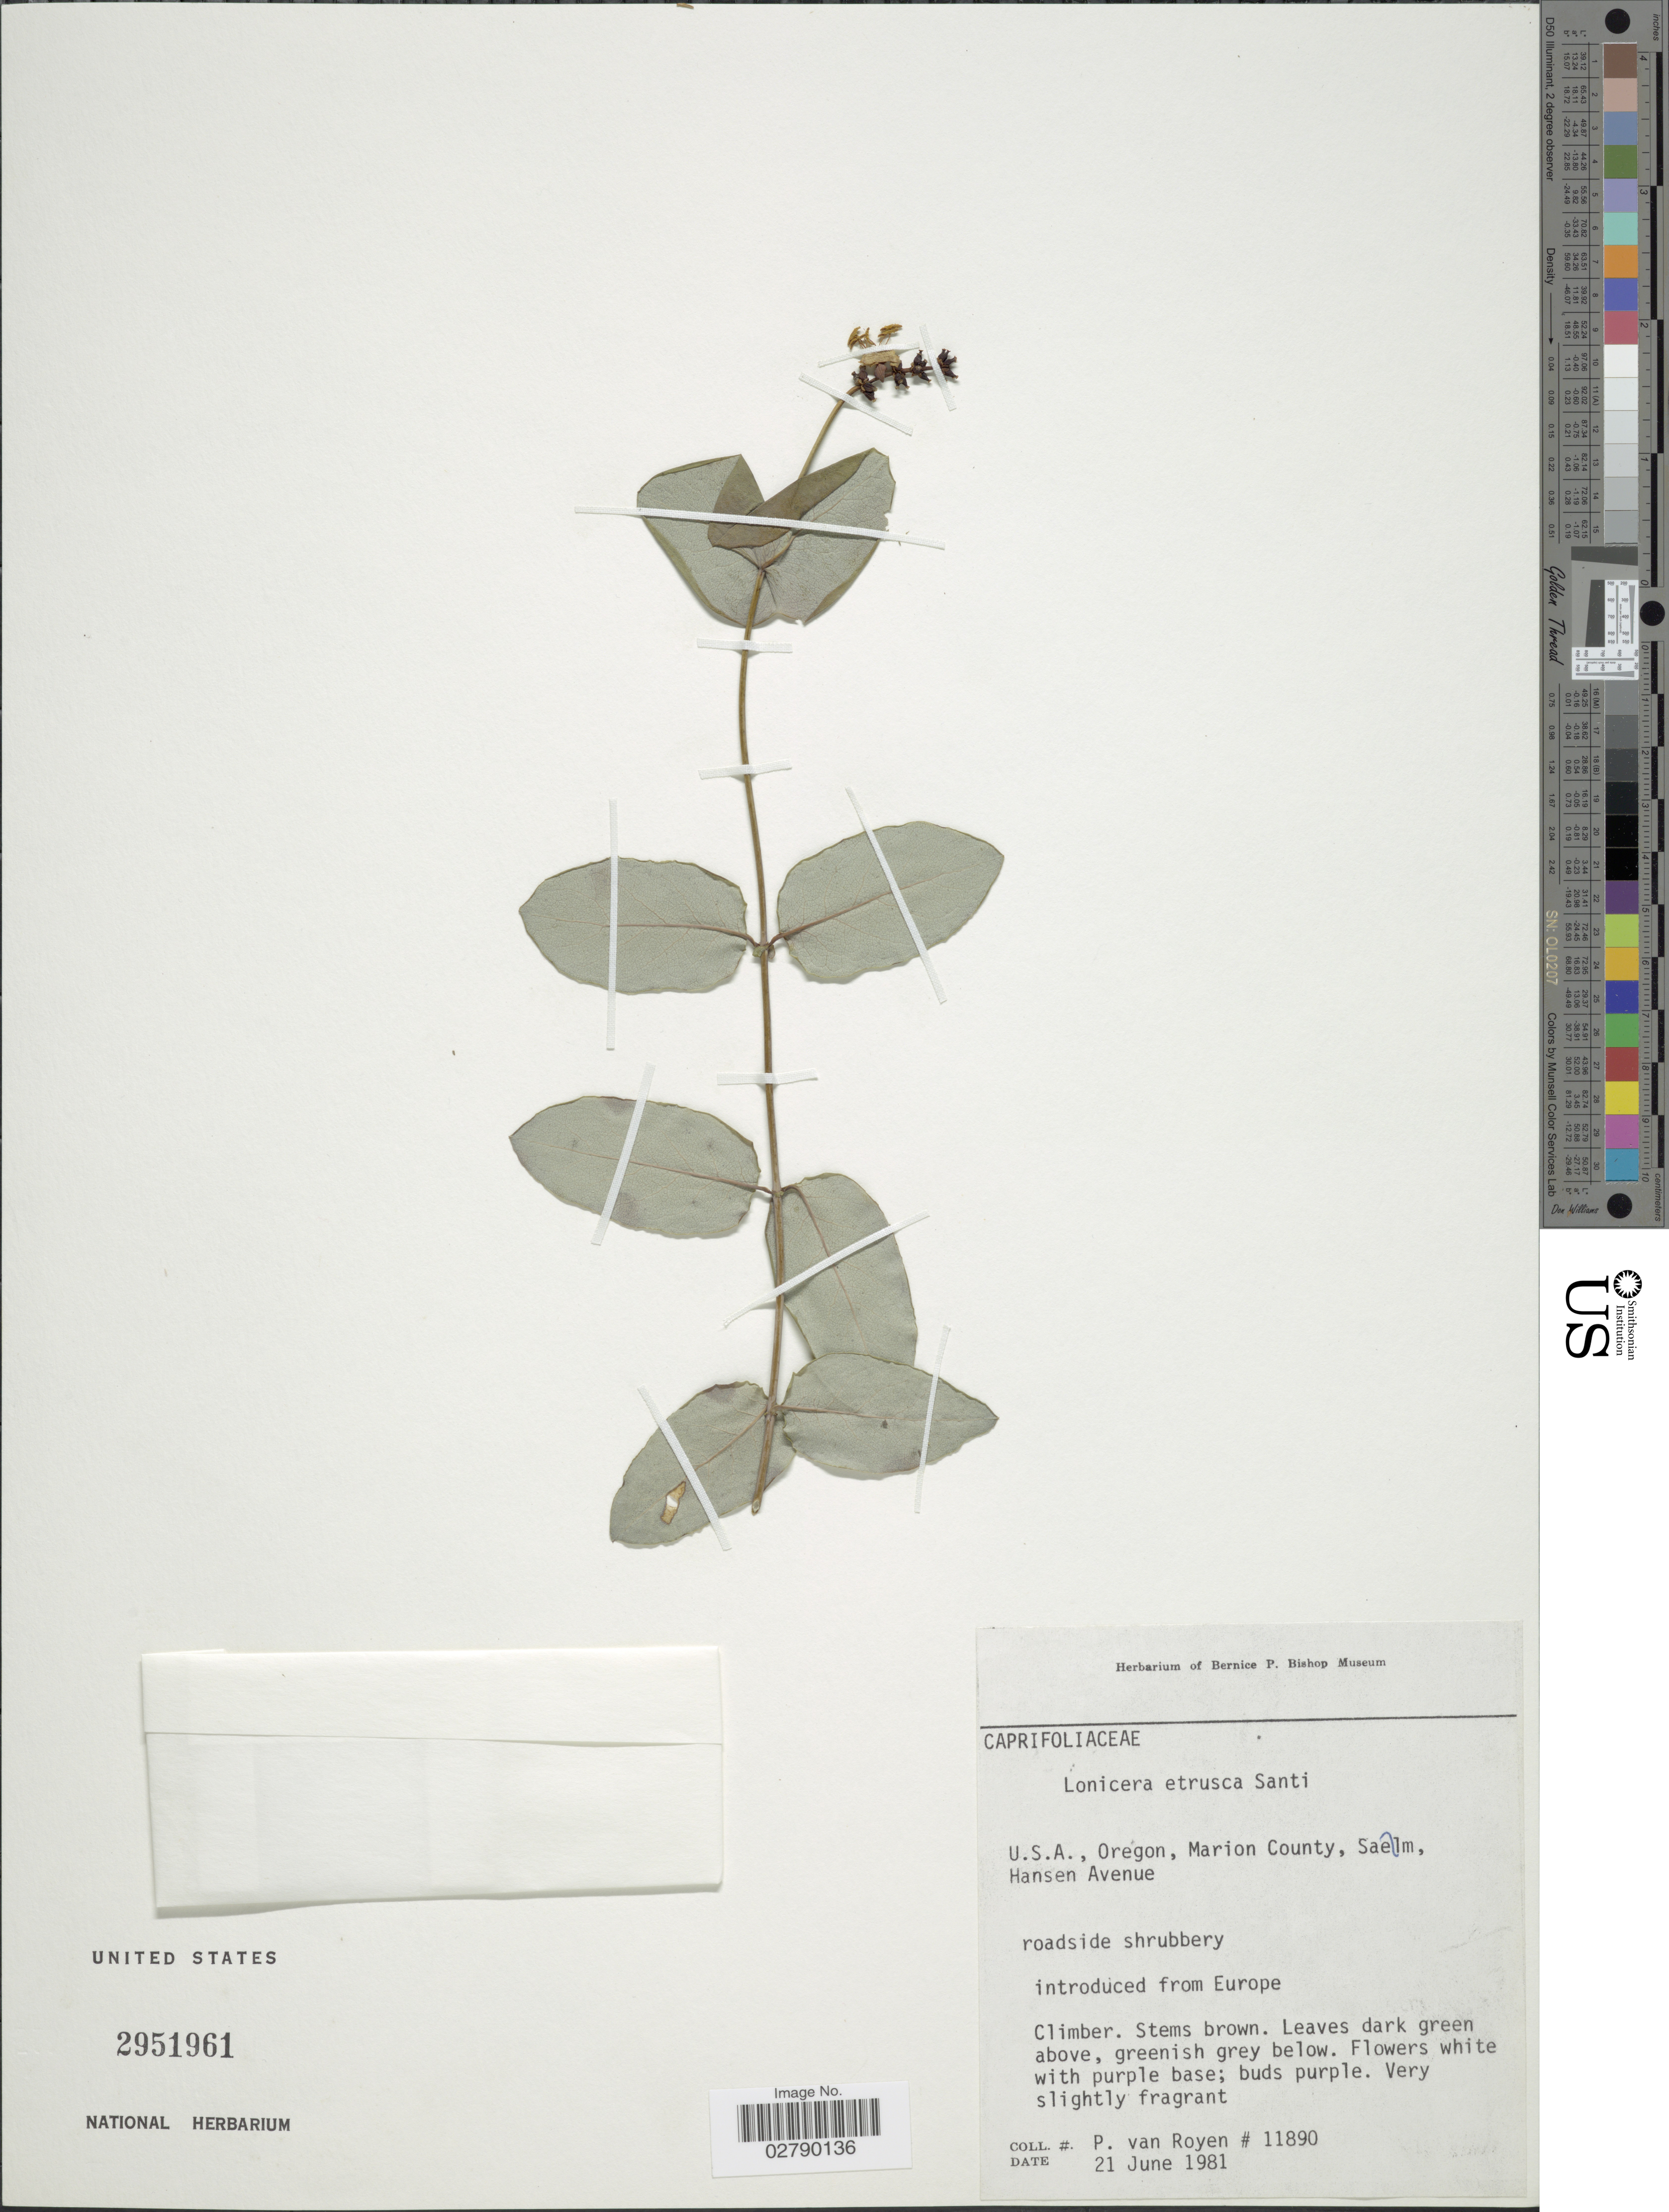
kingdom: Plantae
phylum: Tracheophyta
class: Magnoliopsida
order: Dipsacales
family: Caprifoliaceae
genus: Lonicera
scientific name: Lonicera etrusca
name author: Santi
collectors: P. van Royen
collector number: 11890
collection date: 1981-06-21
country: United States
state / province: Oregon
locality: Marion County, Saelm, Hansen Avenue.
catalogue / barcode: US 2951961